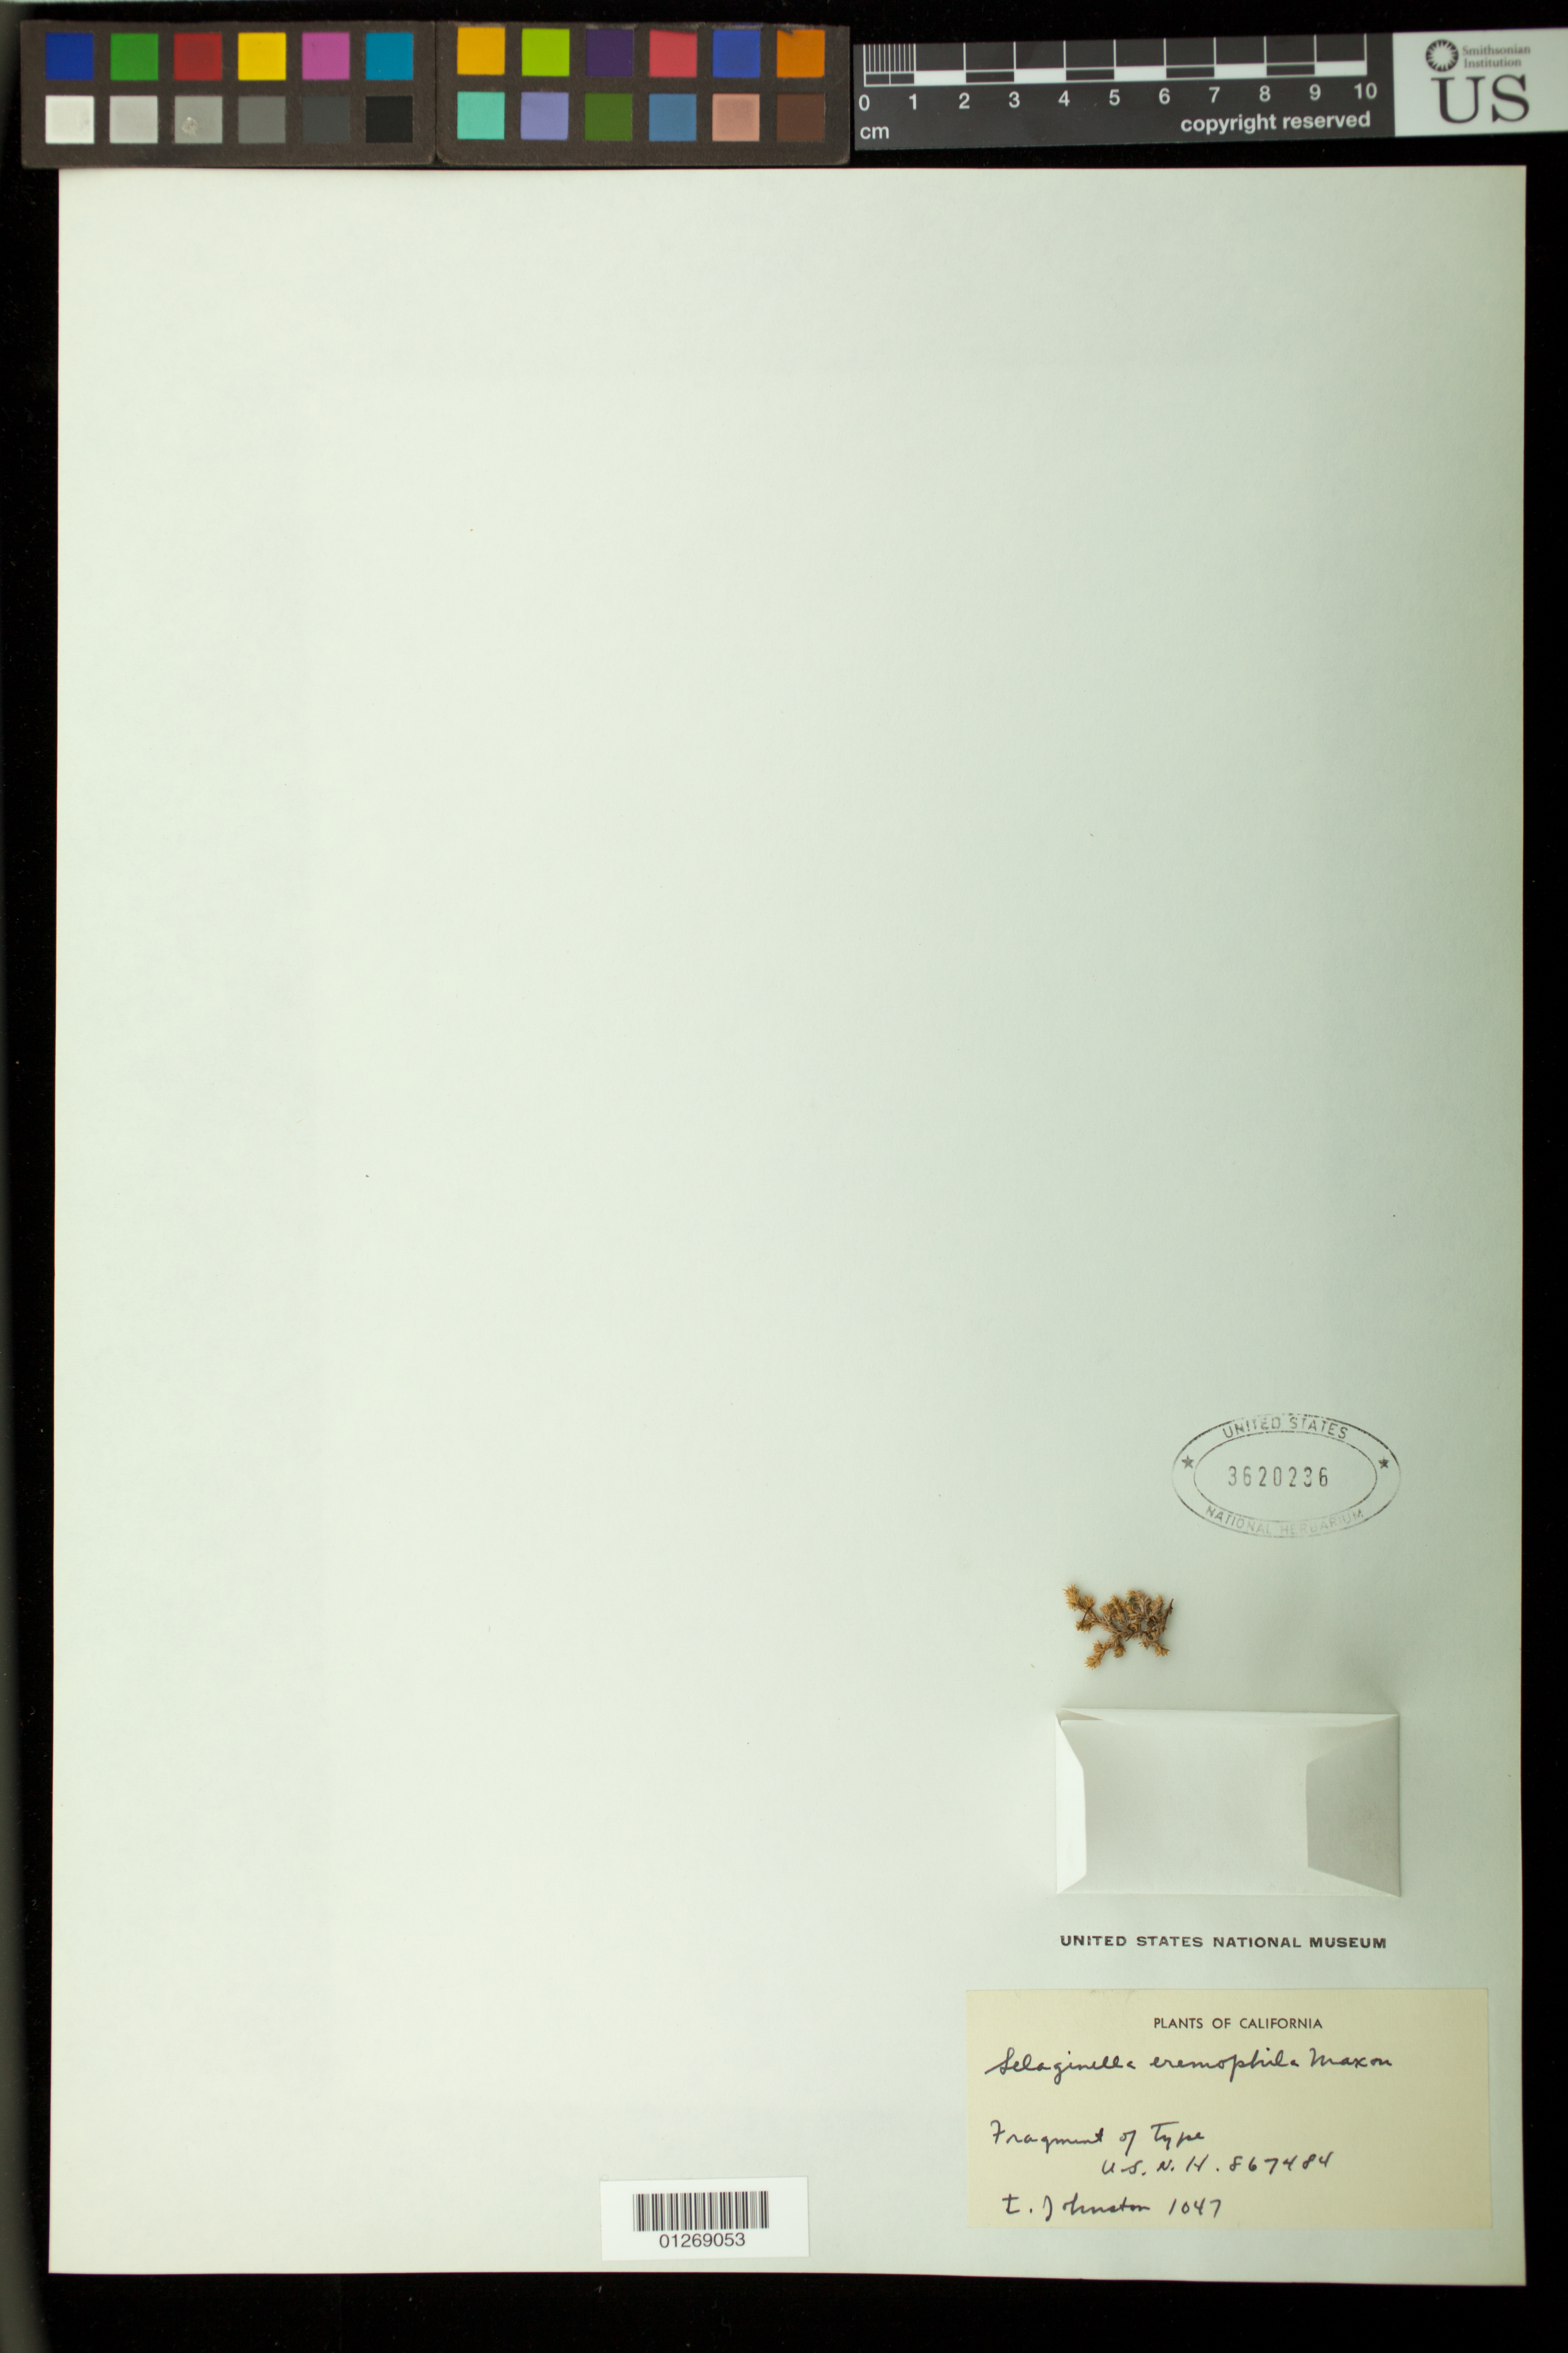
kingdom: Plantae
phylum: Tracheophyta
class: Lycopodiopsida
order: Selaginellales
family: Selaginellaceae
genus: Selaginella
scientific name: Selaginella eremophila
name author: Maxon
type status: Isotype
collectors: I.M. Johnston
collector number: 1047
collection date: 1917-04-04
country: United States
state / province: California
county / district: Riverside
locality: Palm Canyon, Riverside County. Lower Sonoran zone.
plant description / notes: Fragmentary material of type specimen, removed from US specimen (holotype) USNH 867484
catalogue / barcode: US 3620236